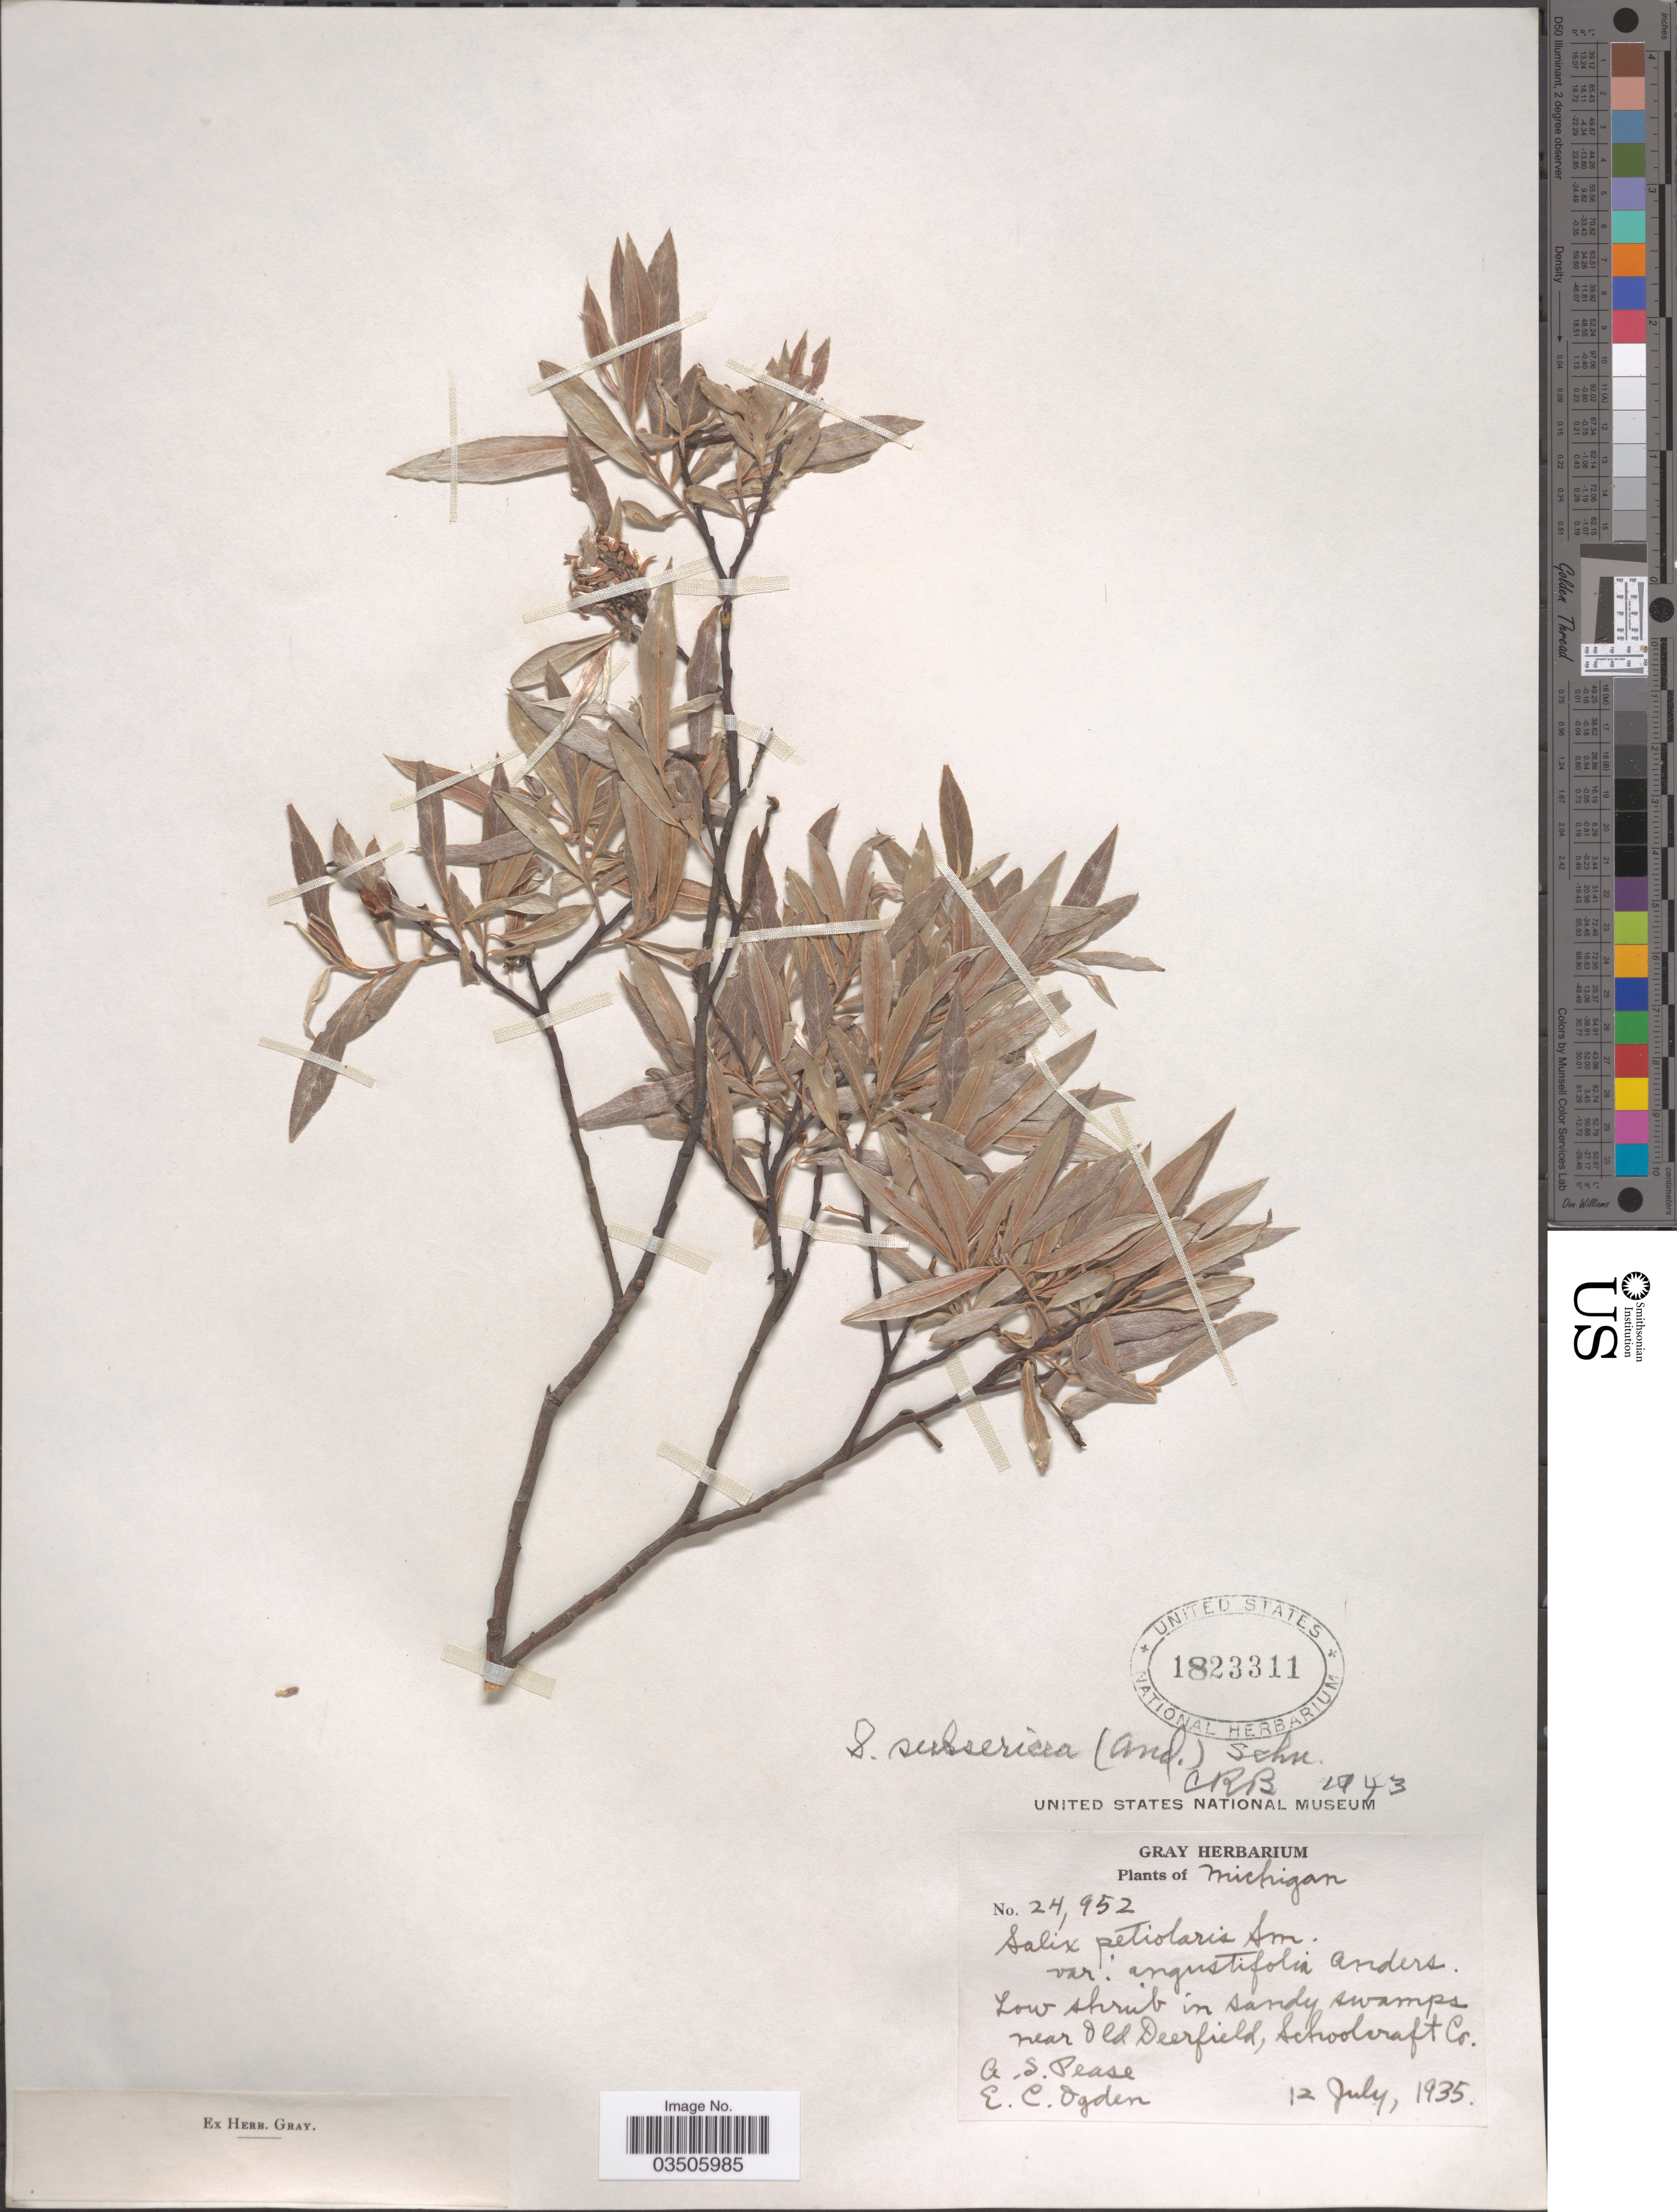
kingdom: Plantae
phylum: Tracheophyta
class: Magnoliopsida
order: Malpighiales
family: Salicaceae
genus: Salix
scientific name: Salix subsericea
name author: (Andersson) C.K. Schneid.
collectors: A. S. Pease & E. Ogden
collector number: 24952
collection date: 1935-07-12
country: United States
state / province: Michigan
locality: Low shrub in sandy swamps near Old Deerfield, Schoolcraft Co.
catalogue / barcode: US 1823311